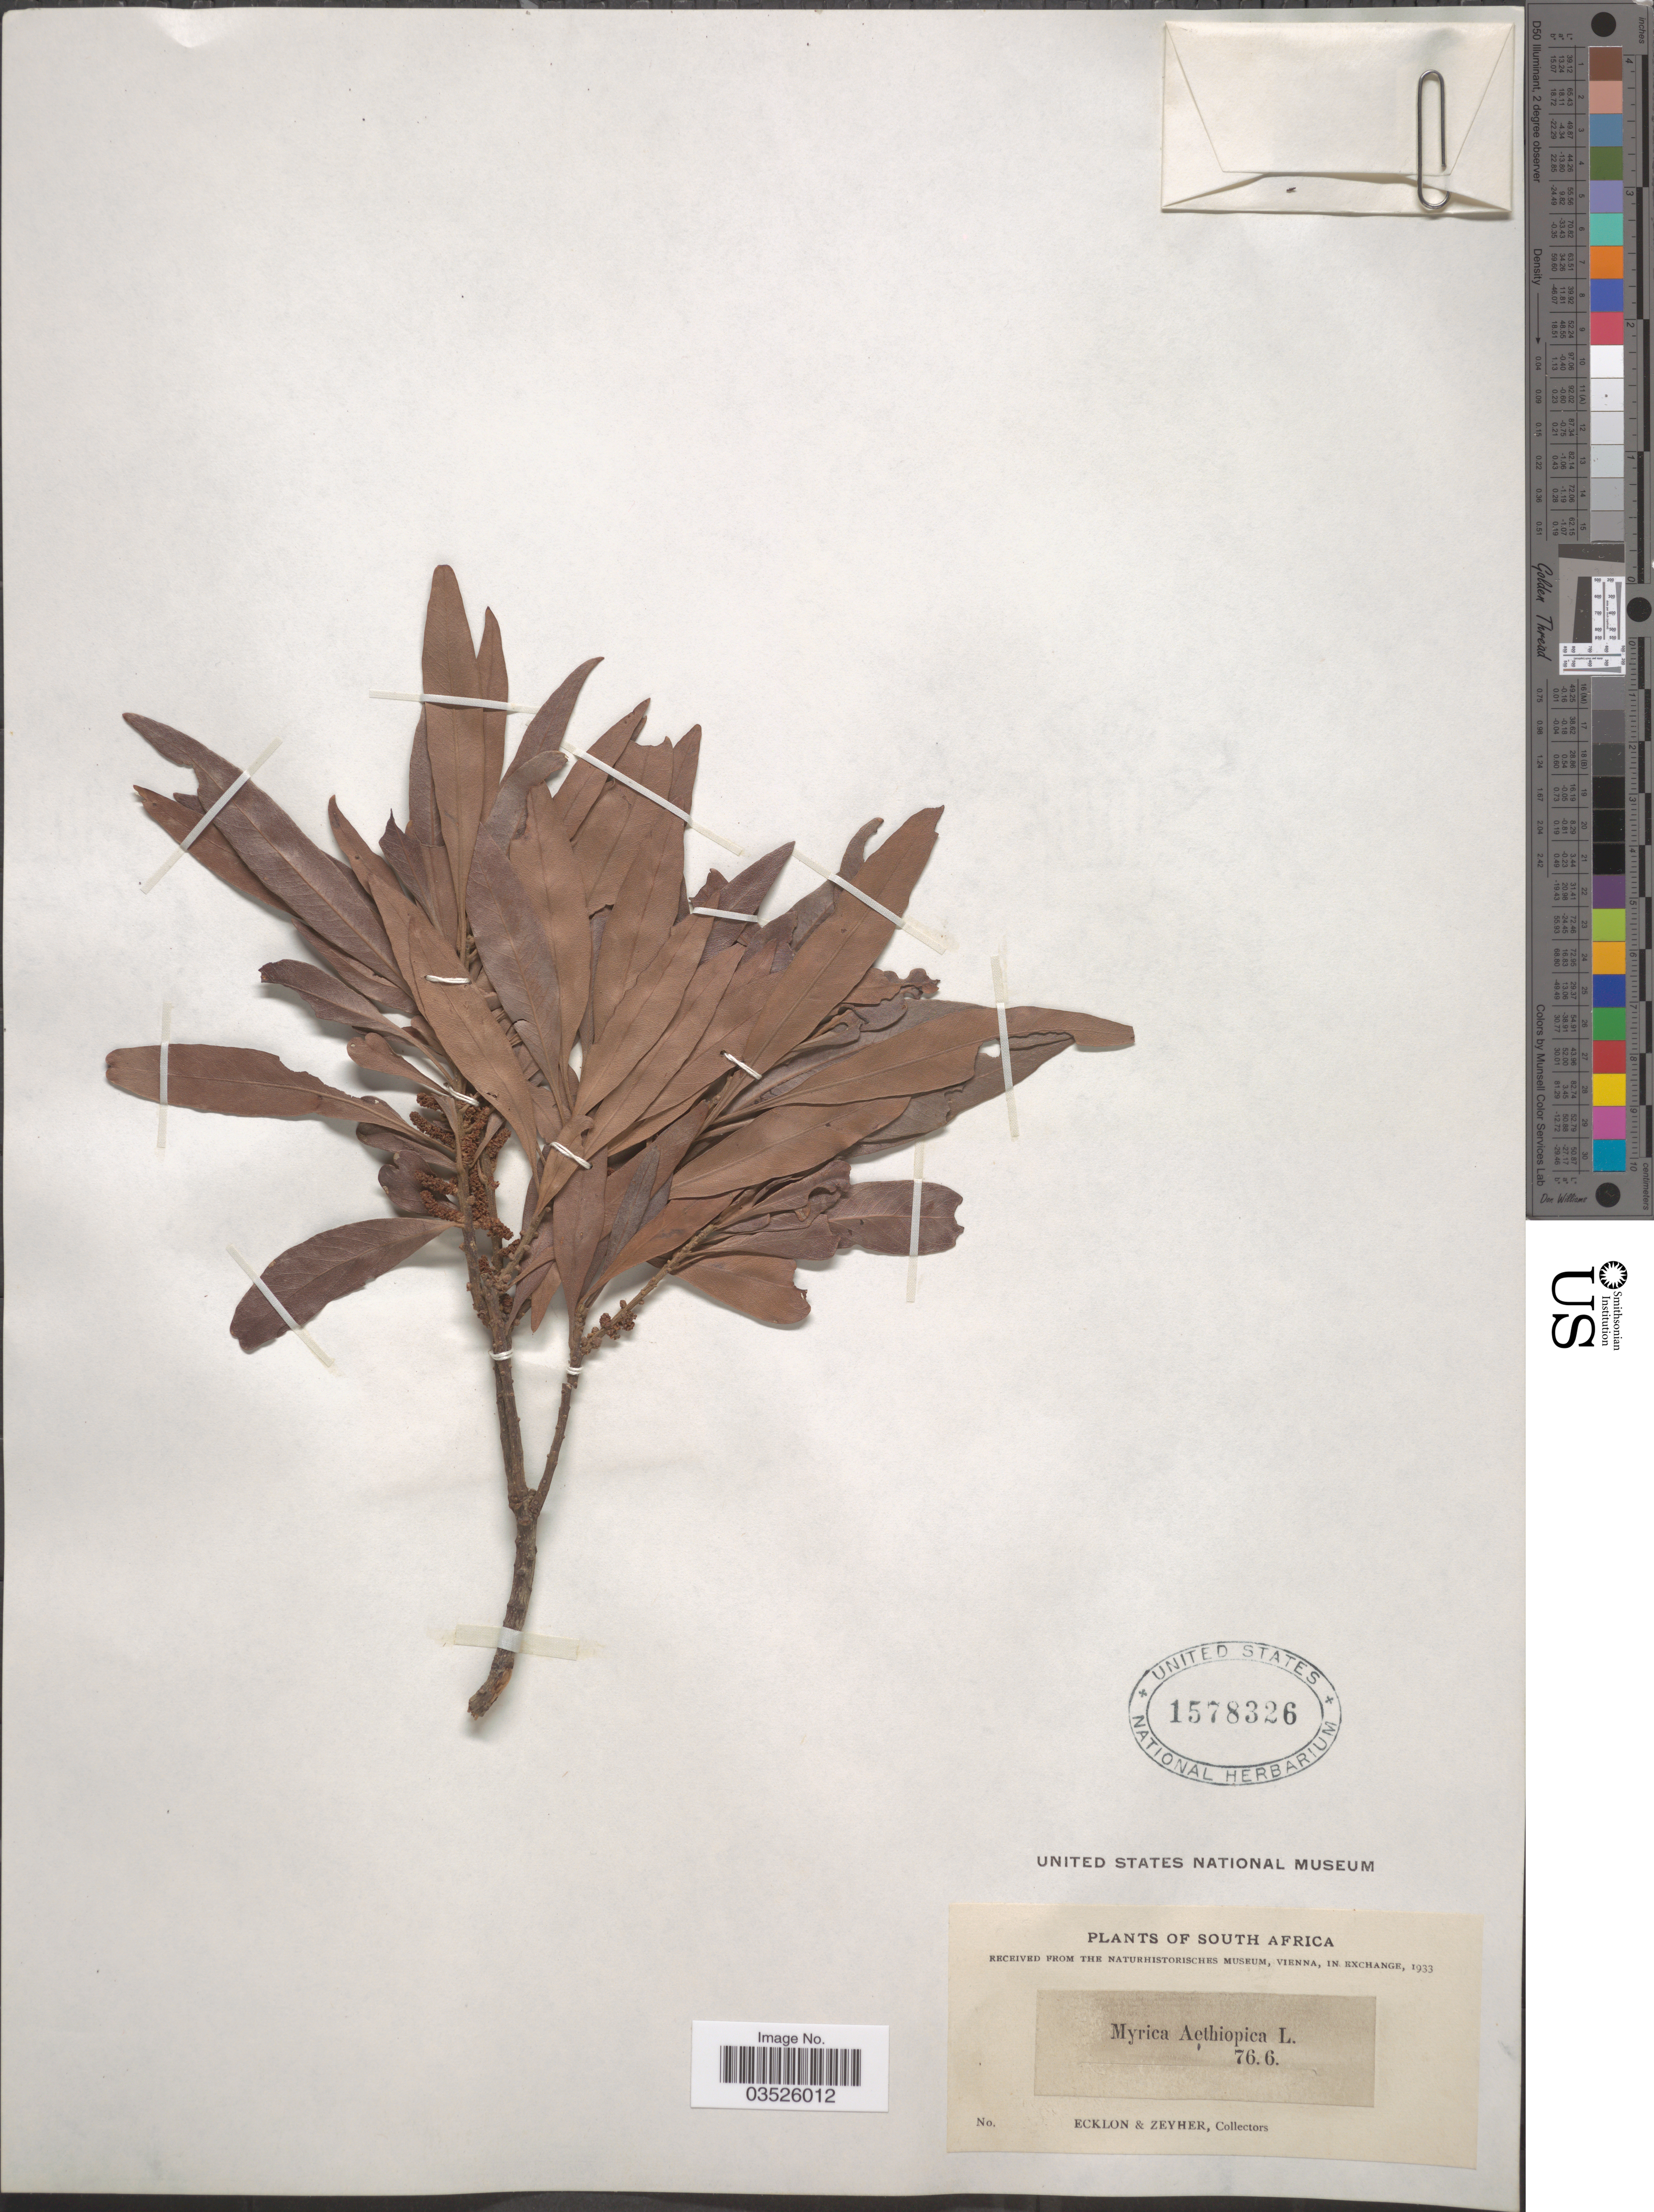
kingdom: Plantae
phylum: Tracheophyta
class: Magnoliopsida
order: Fagales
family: Myricaceae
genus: Morella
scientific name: Morella serrata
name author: (Lam.) Killick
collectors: -. Ecklon & -. Zeyher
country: South Africa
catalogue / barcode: US 1578326